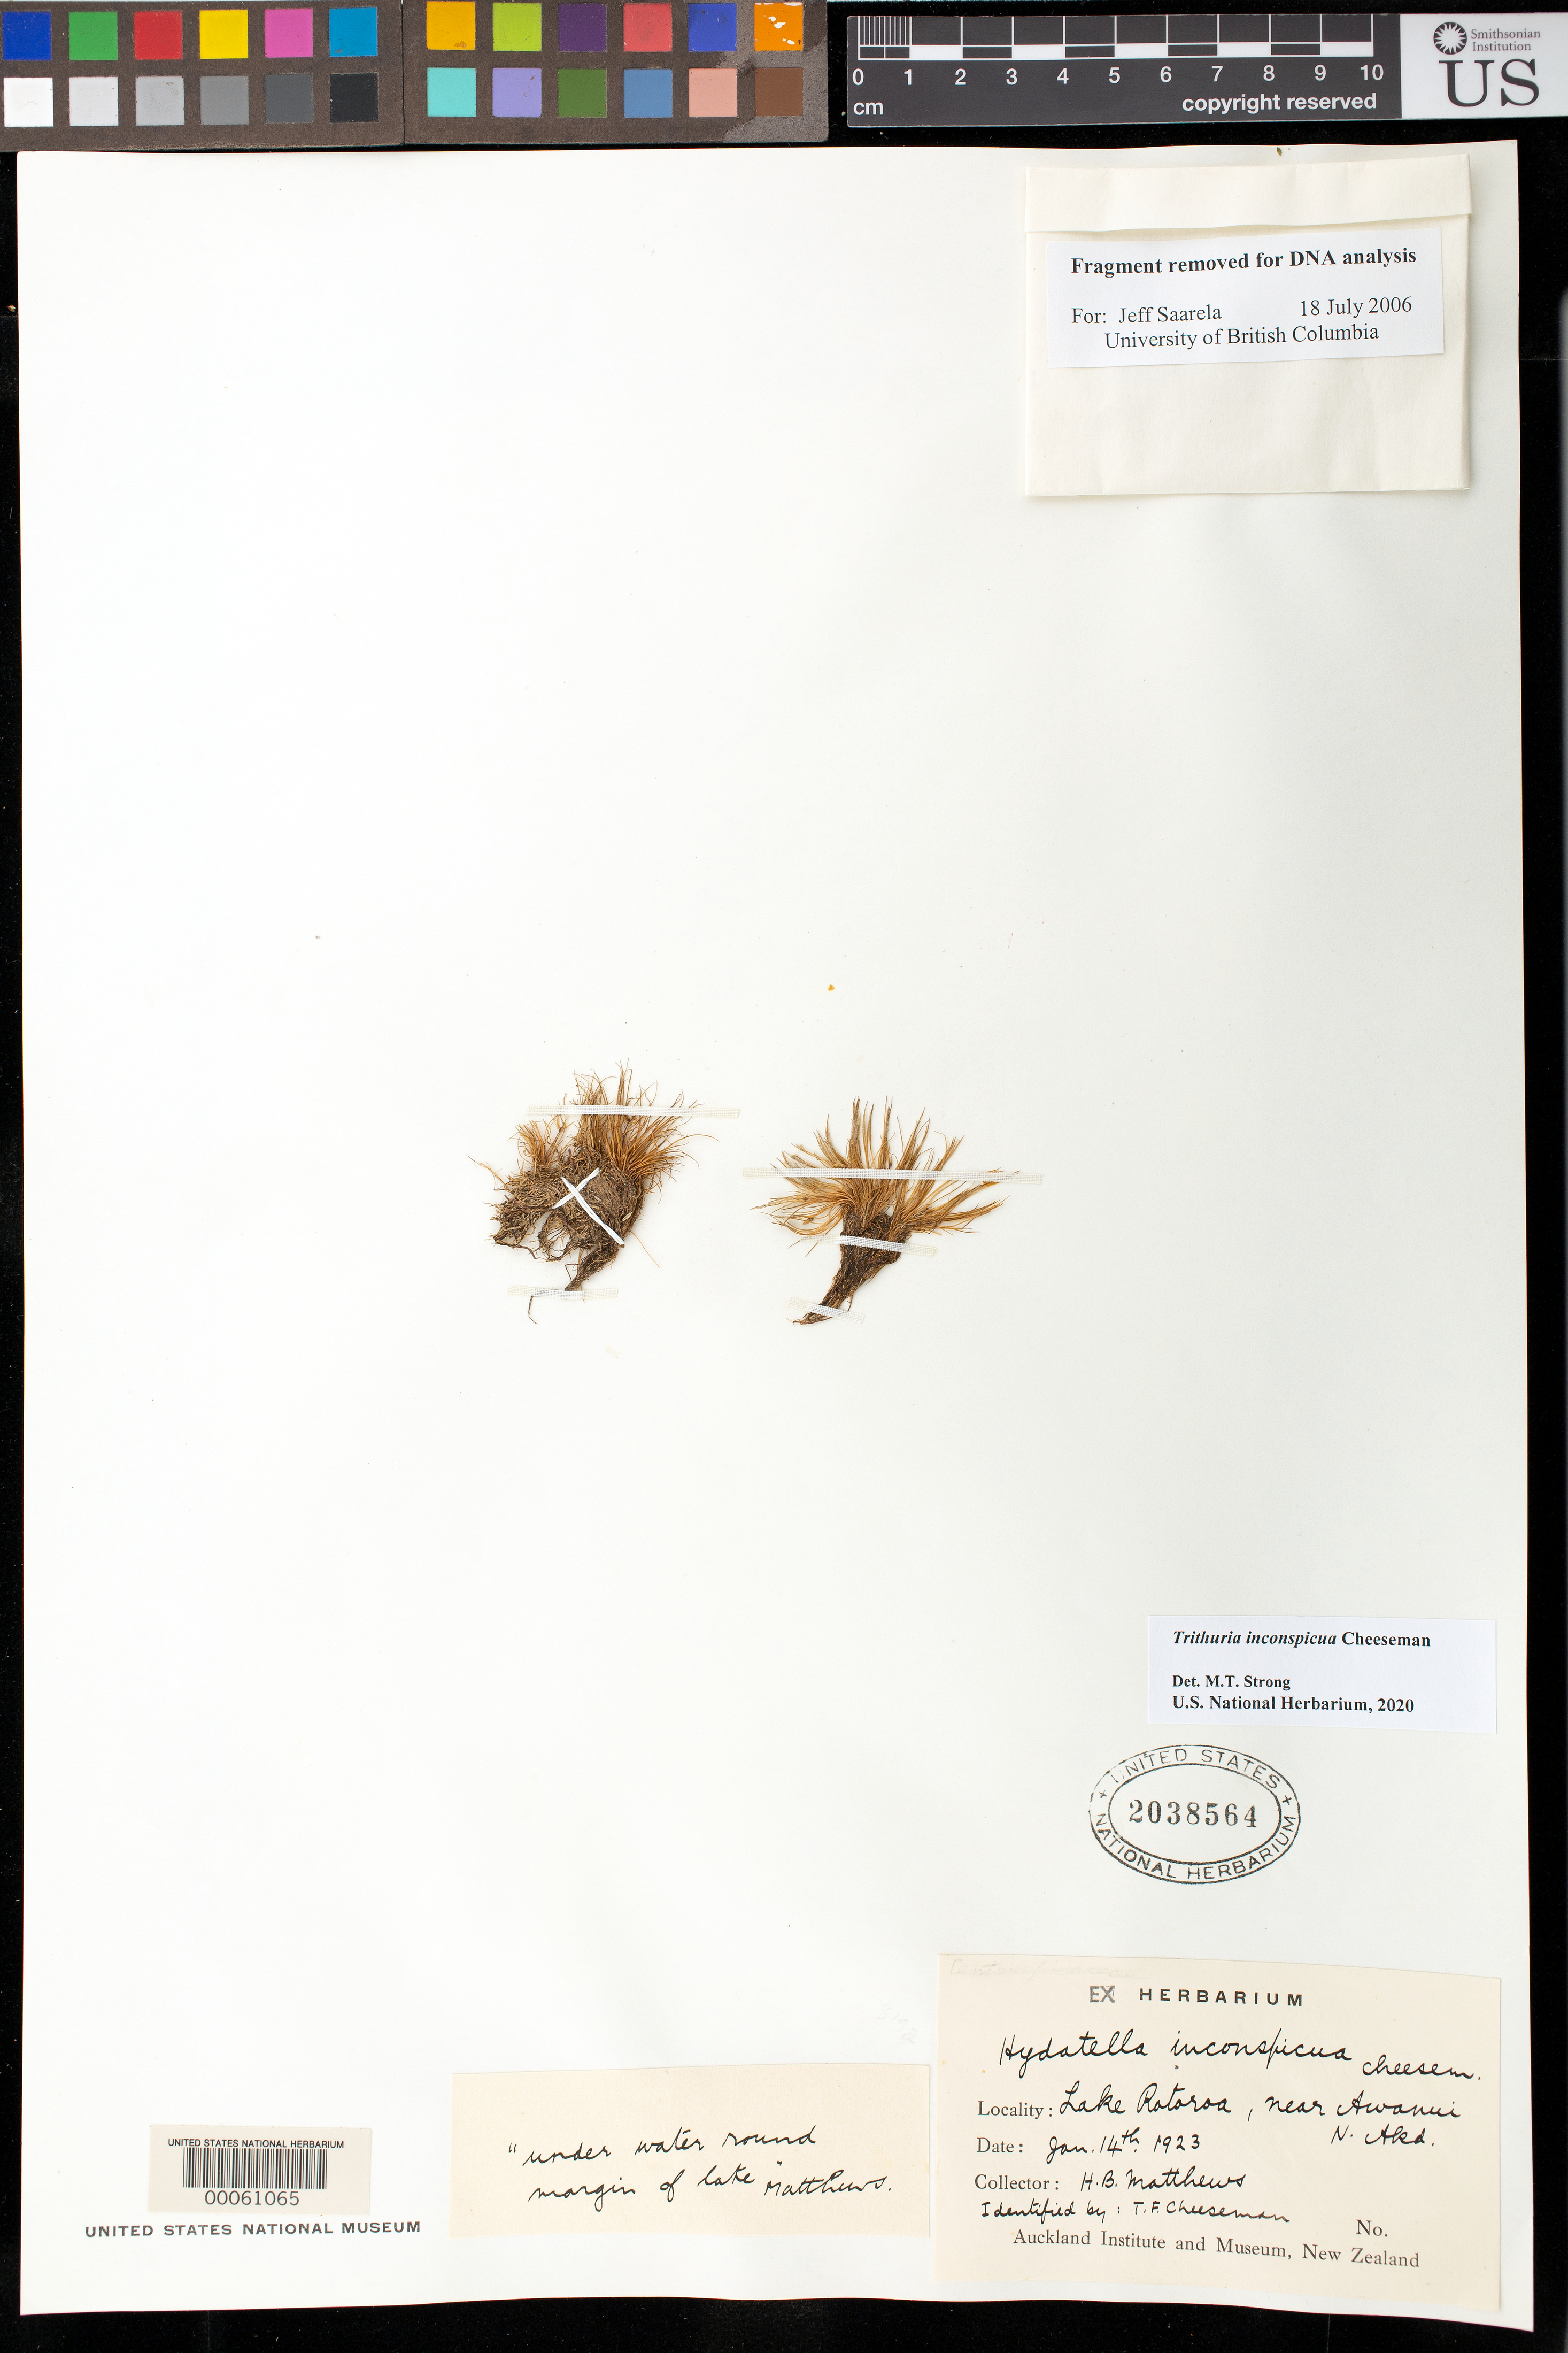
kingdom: Plantae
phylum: Tracheophyta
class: Magnoliopsida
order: Nymphaeales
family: Hydatellaceae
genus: Trithuria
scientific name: Trithuria inconspicua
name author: Cheeseman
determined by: Strong, Mark T., (BOT), Smithsonian Institution - National Museum of Natural History (UNITED STATES)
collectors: H. B. Matthews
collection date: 1923-01-14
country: New Zealand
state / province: Northland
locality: Lake Rotoroa, near Awanui.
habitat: Under water around margin of lake.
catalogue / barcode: US 2038564